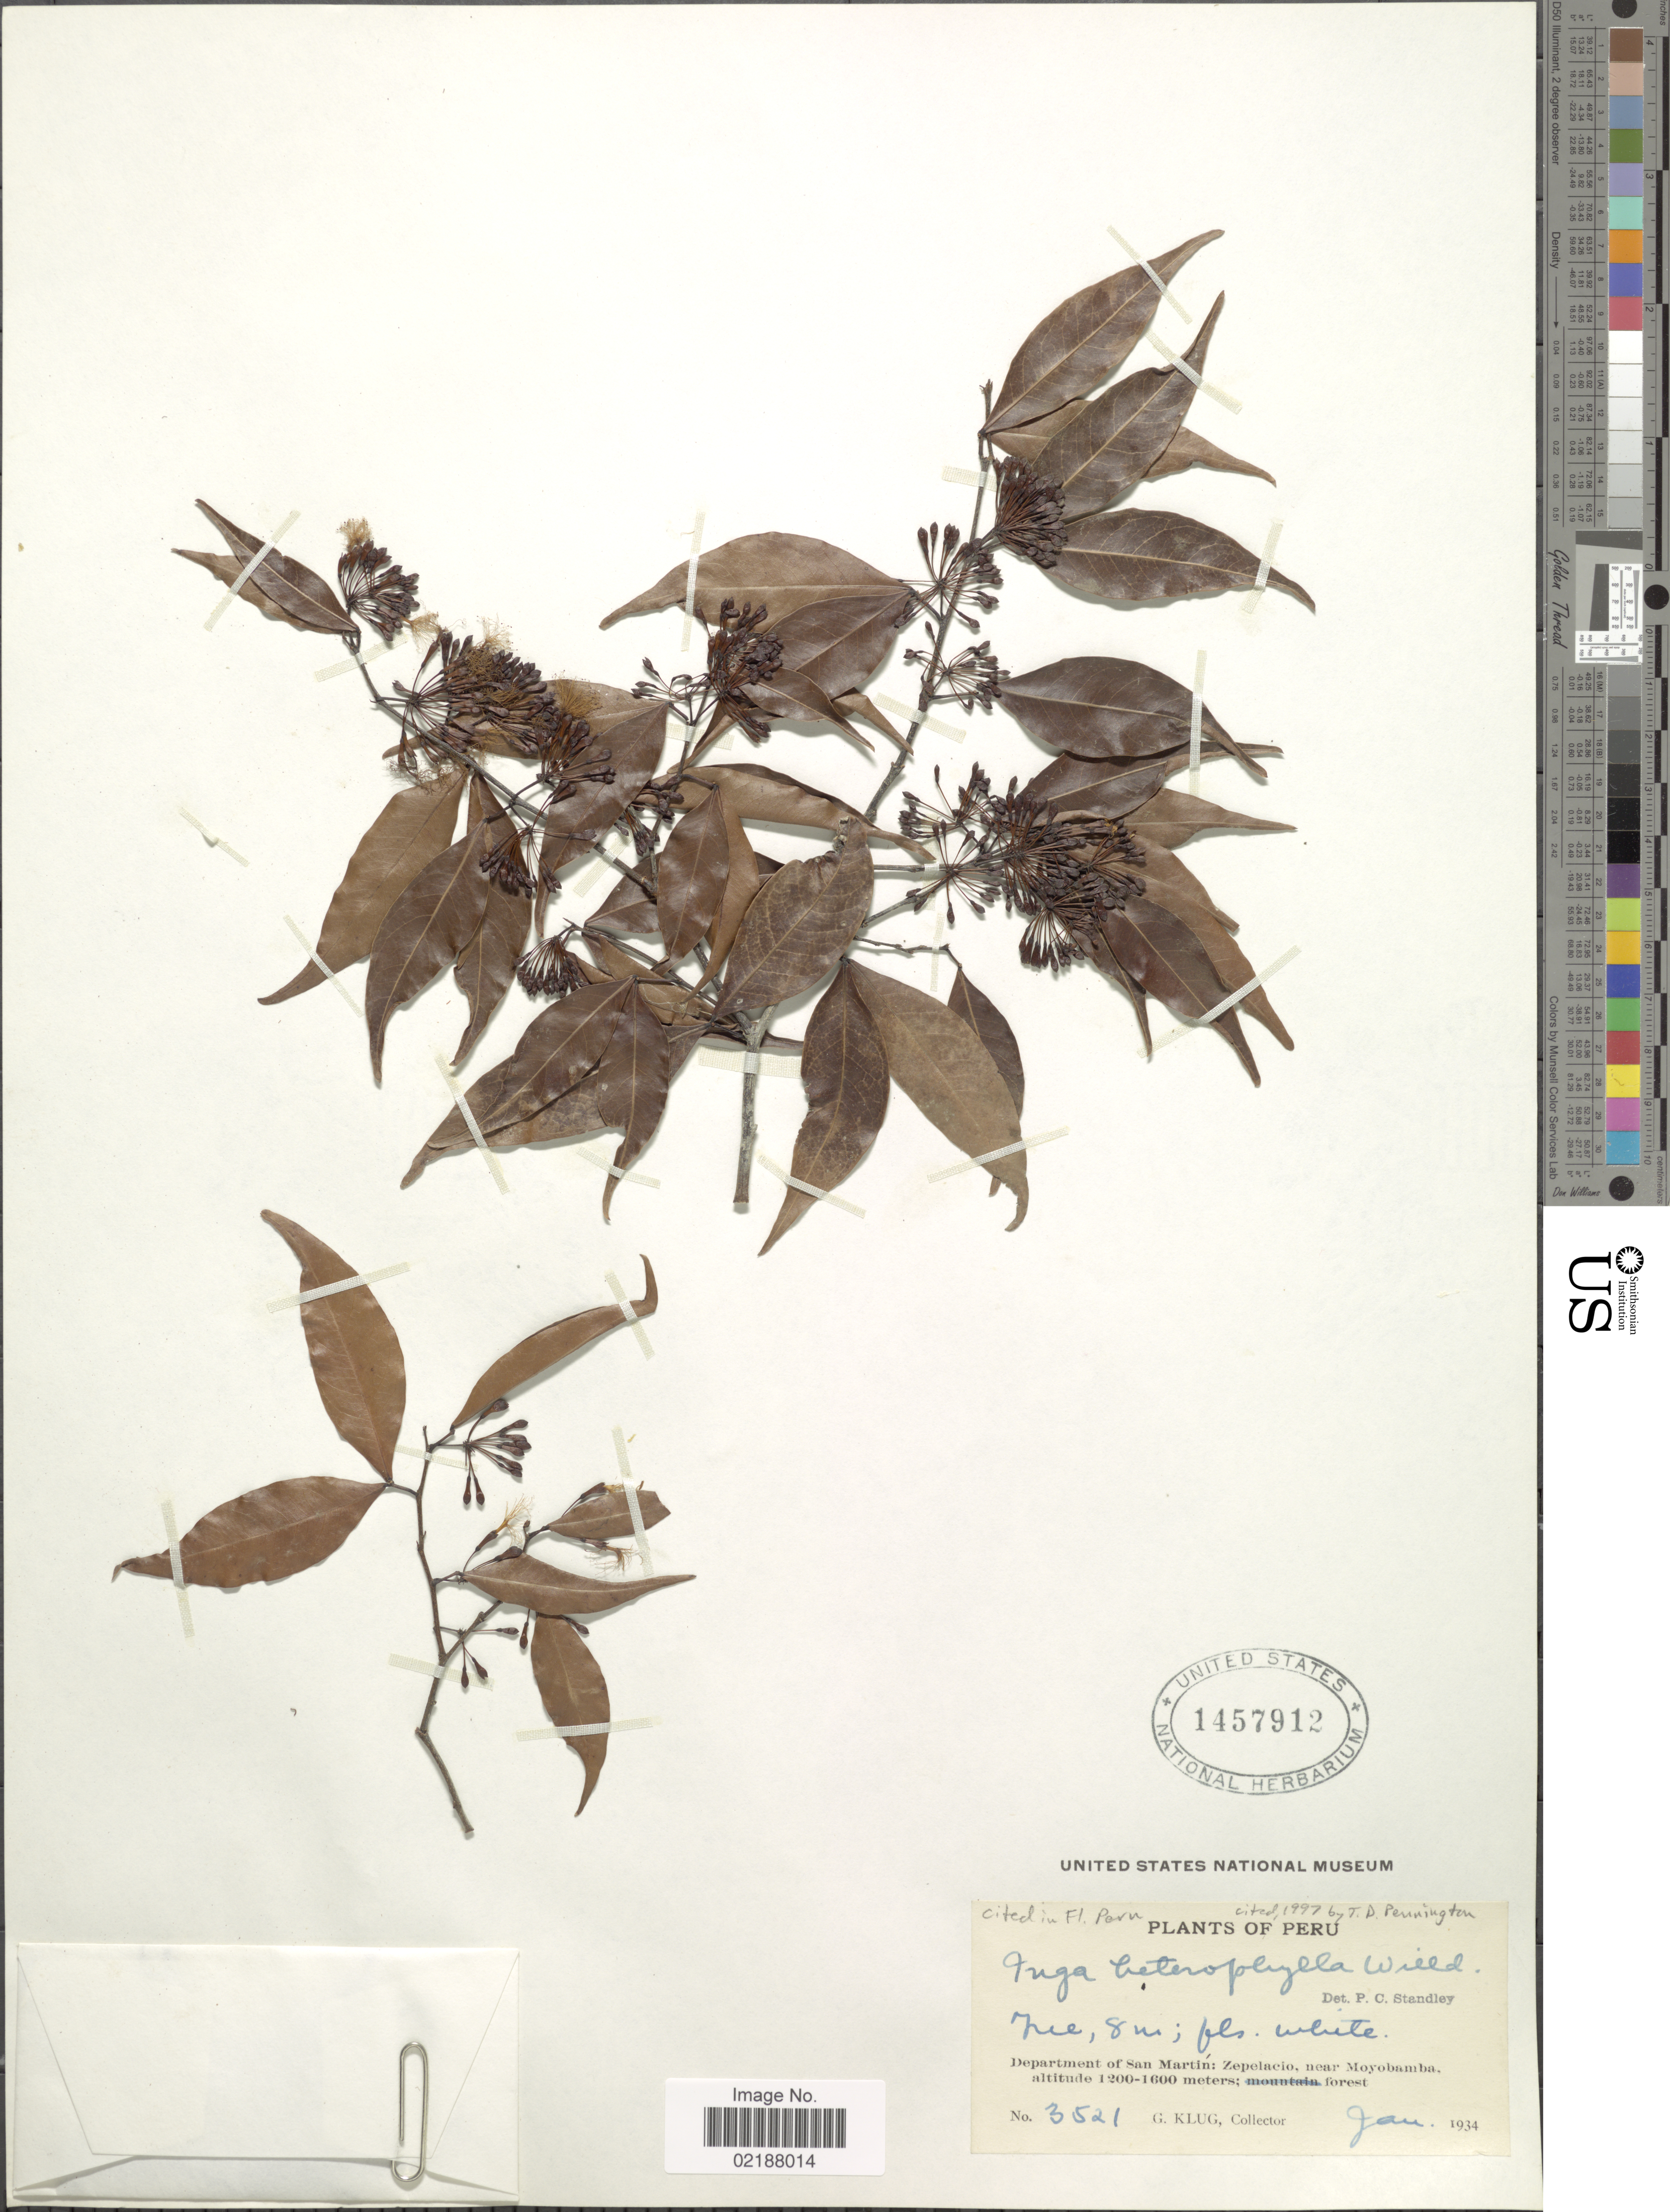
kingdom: Plantae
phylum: Tracheophyta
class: Magnoliopsida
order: Fabales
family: Fabaceae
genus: Inga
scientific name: Inga heterophylla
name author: Willd.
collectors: G. Klug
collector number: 3521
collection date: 1934-01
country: Peru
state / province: San Martín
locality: Department of San Martin: Zepelacio near Moyobamba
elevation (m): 1200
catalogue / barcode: US 1457912